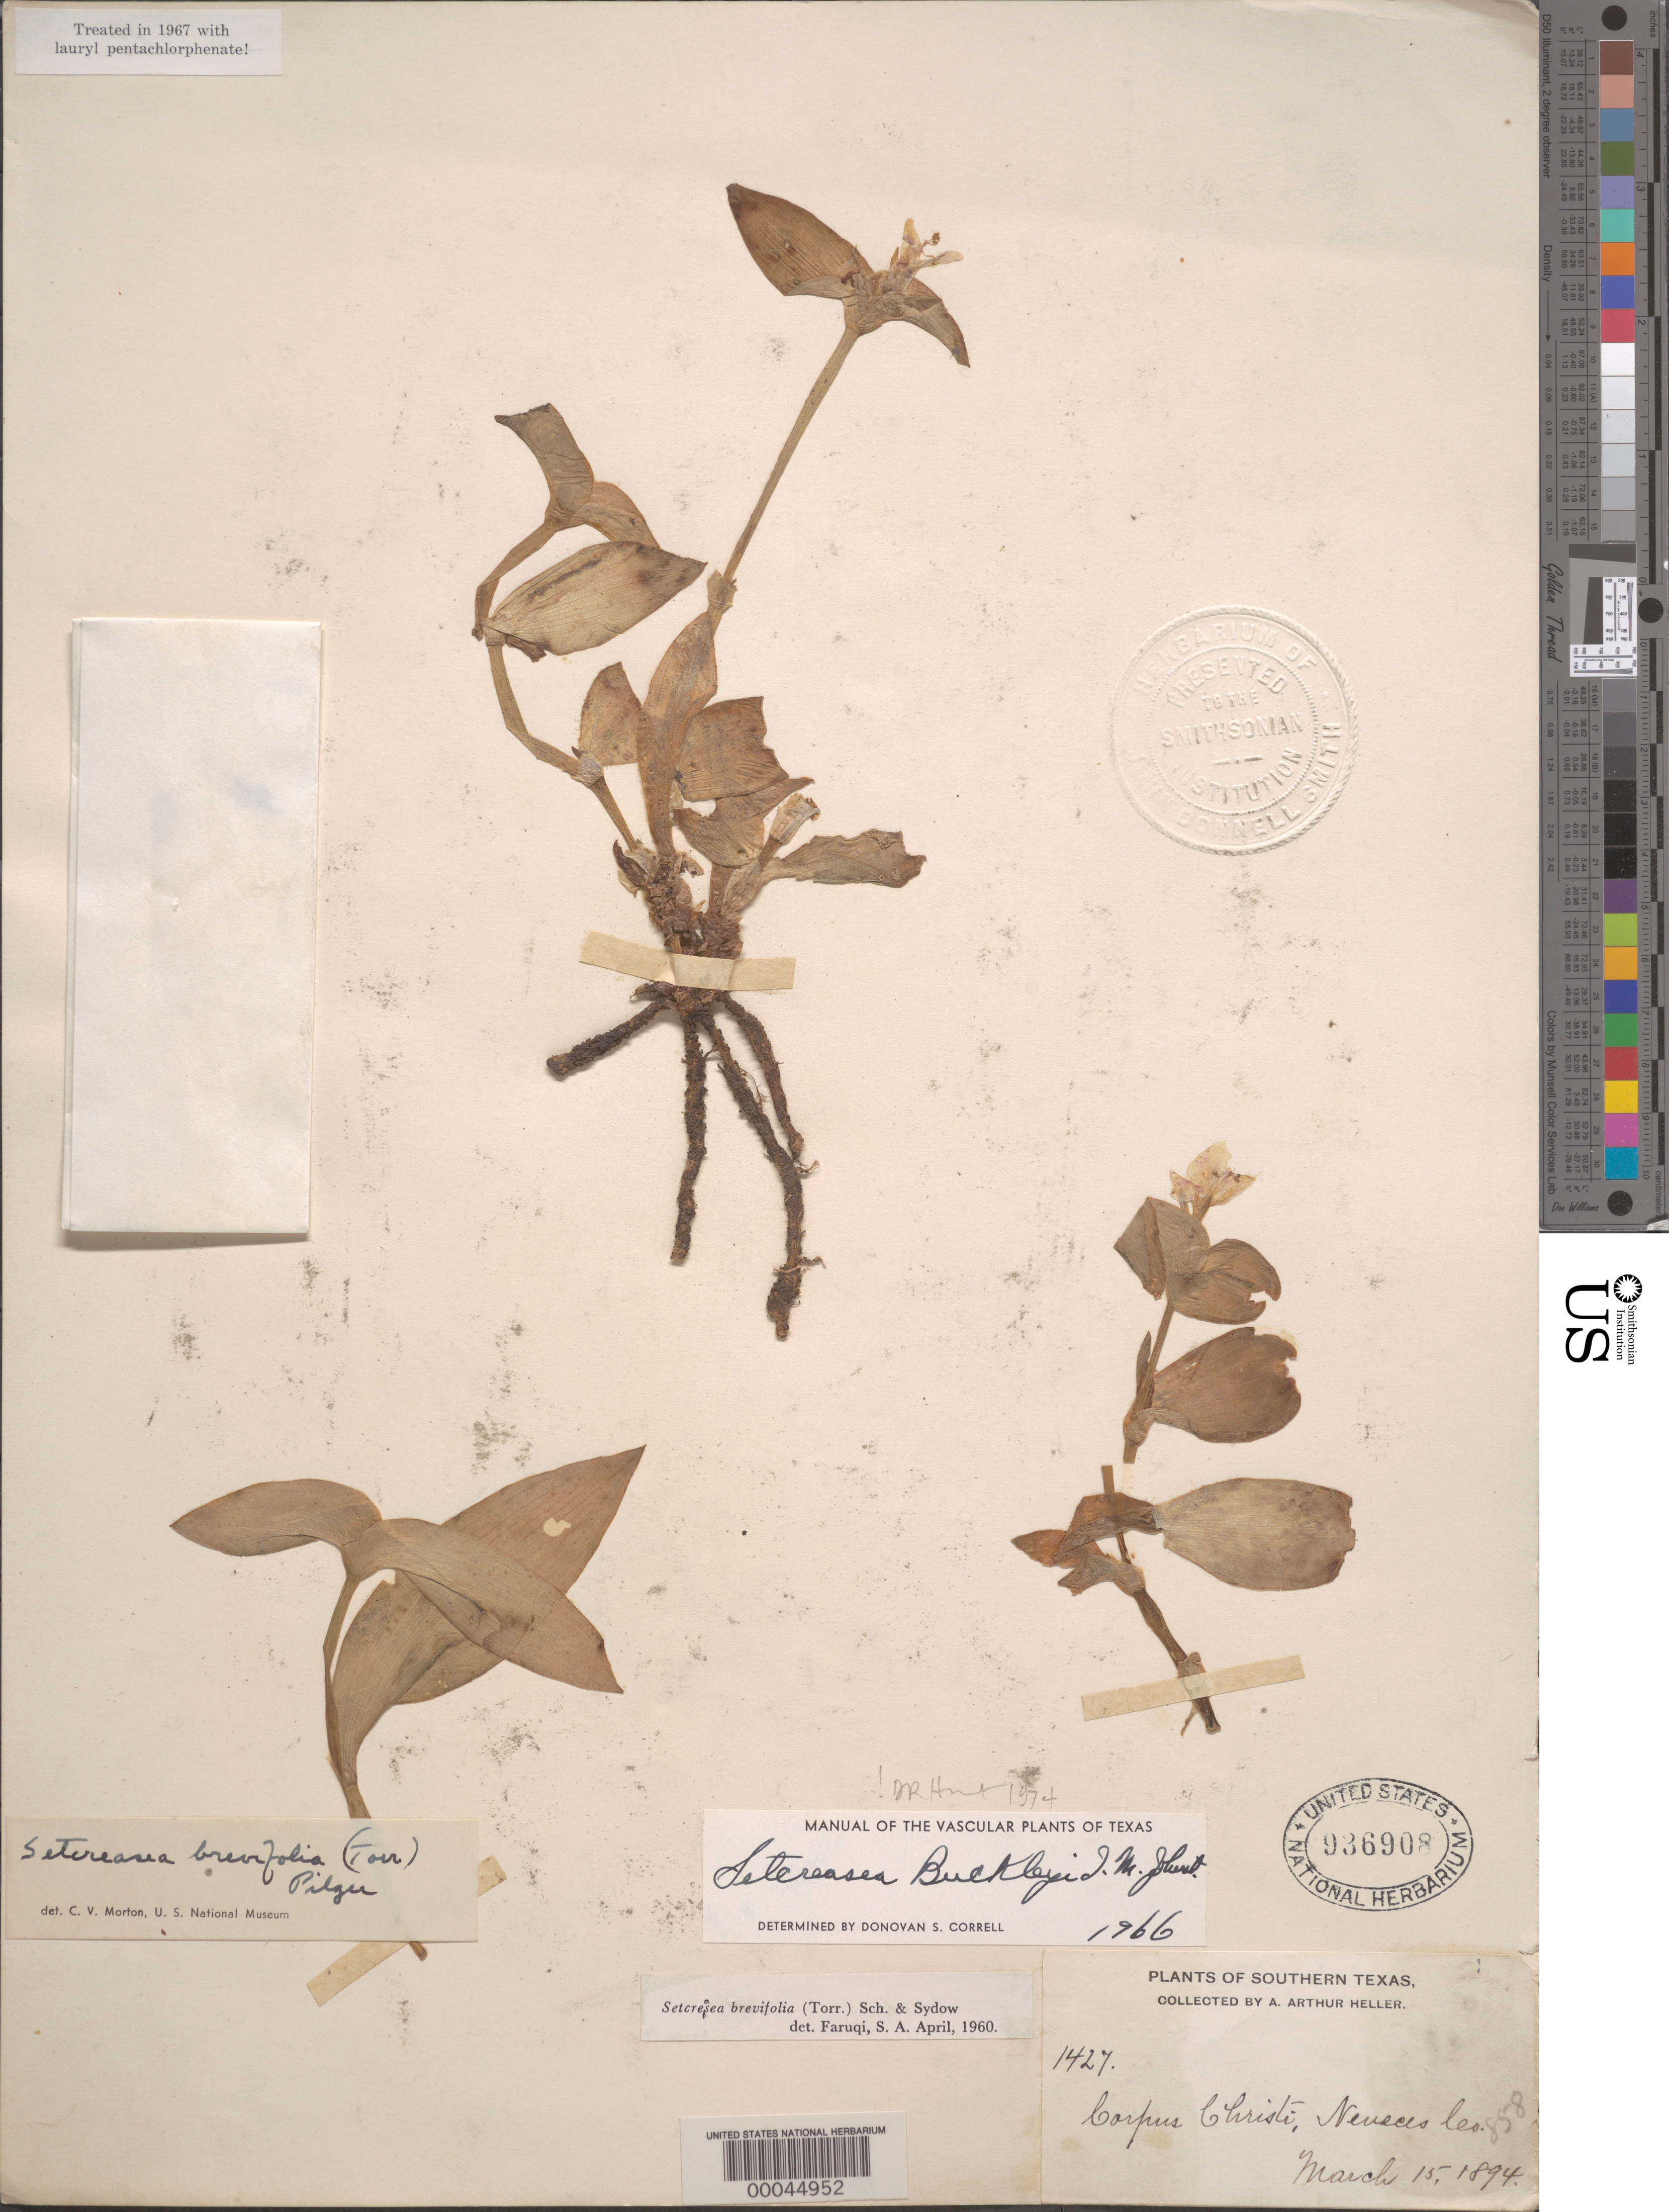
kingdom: Plantae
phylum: Tracheophyta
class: Liliopsida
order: Commelinales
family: Commelinaceae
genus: Tradescantia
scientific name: Tradescantia buckleyi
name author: (I.M. Johnst.) D.R. Hunt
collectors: A. A. Heller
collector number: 1427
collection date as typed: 15 Mar 1894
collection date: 1894-03-15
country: United States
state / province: Texas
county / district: Nueces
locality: Corpus christi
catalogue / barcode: US 936908